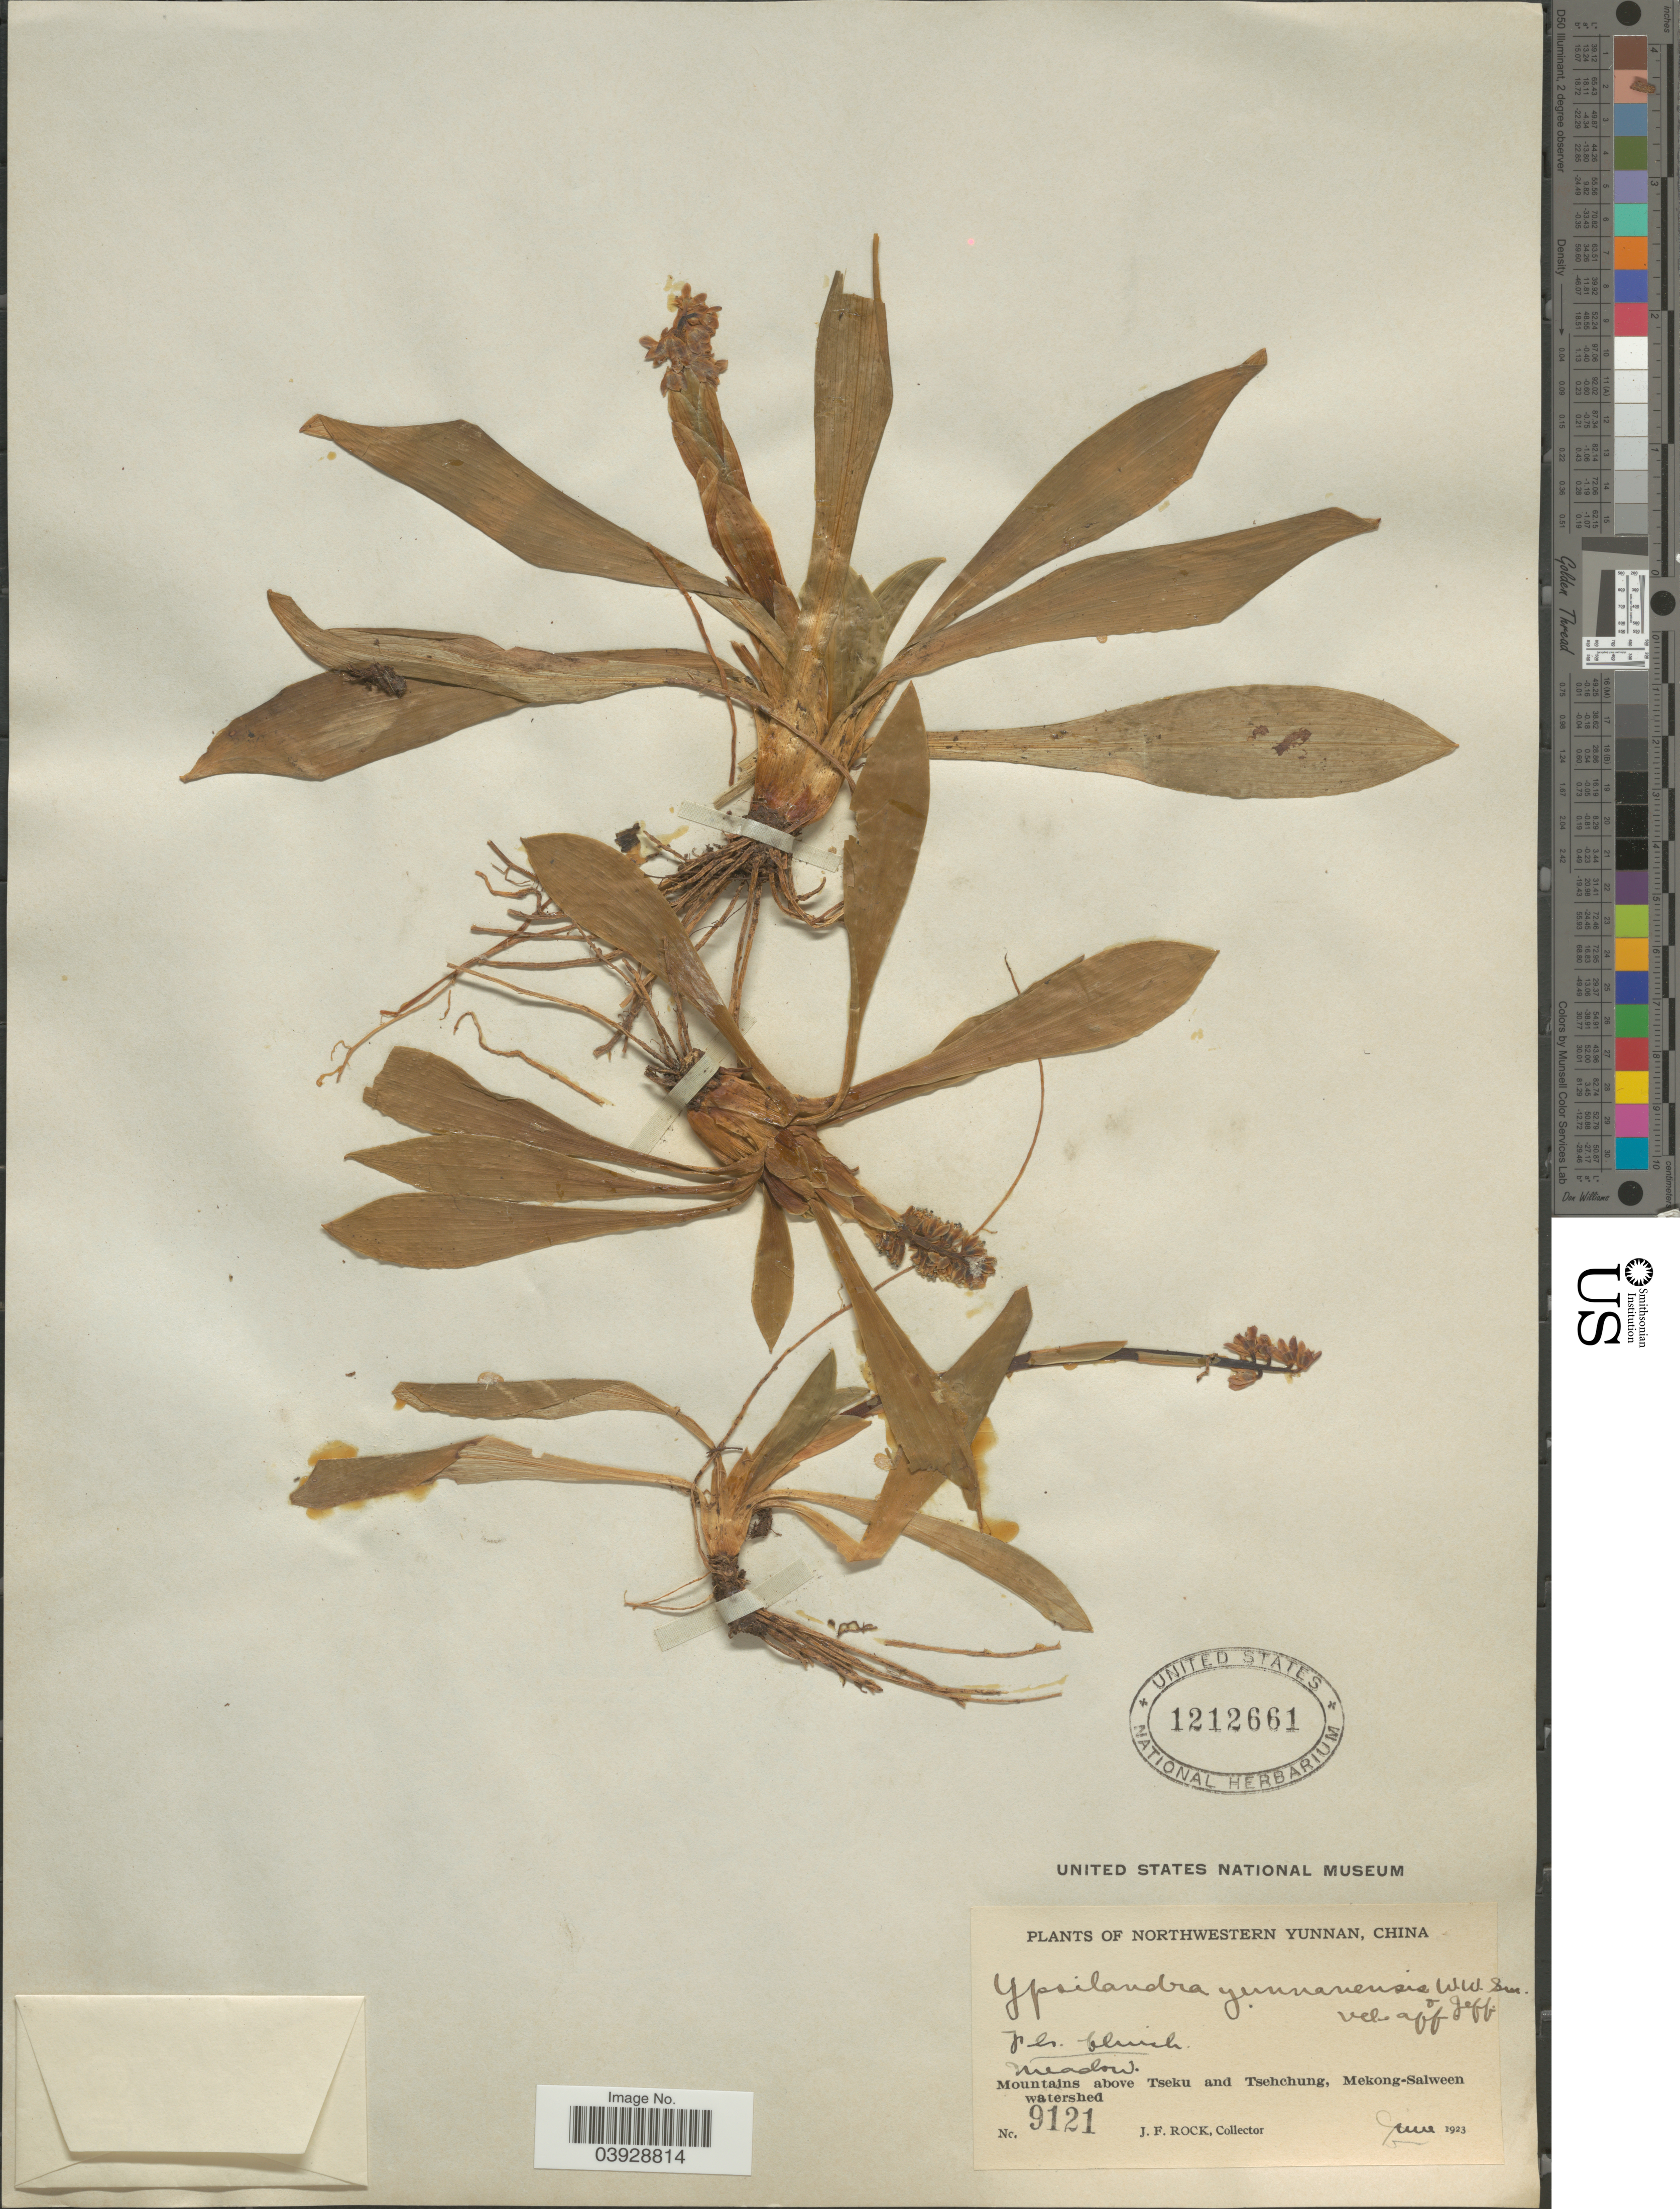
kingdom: Plantae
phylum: Tracheophyta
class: Liliopsida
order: Liliales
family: Melanthiaceae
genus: Ypsilandra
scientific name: Ypsilandra yunnanensis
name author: W.W. Sm. & Jeffrey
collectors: J. Rock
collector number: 9121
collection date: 1923-06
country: China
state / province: Yunnan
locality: Northwestern Yunnan. Mountains above Tseku and Tsehchung, Mekong-Salween watershed.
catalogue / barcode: US 1212661